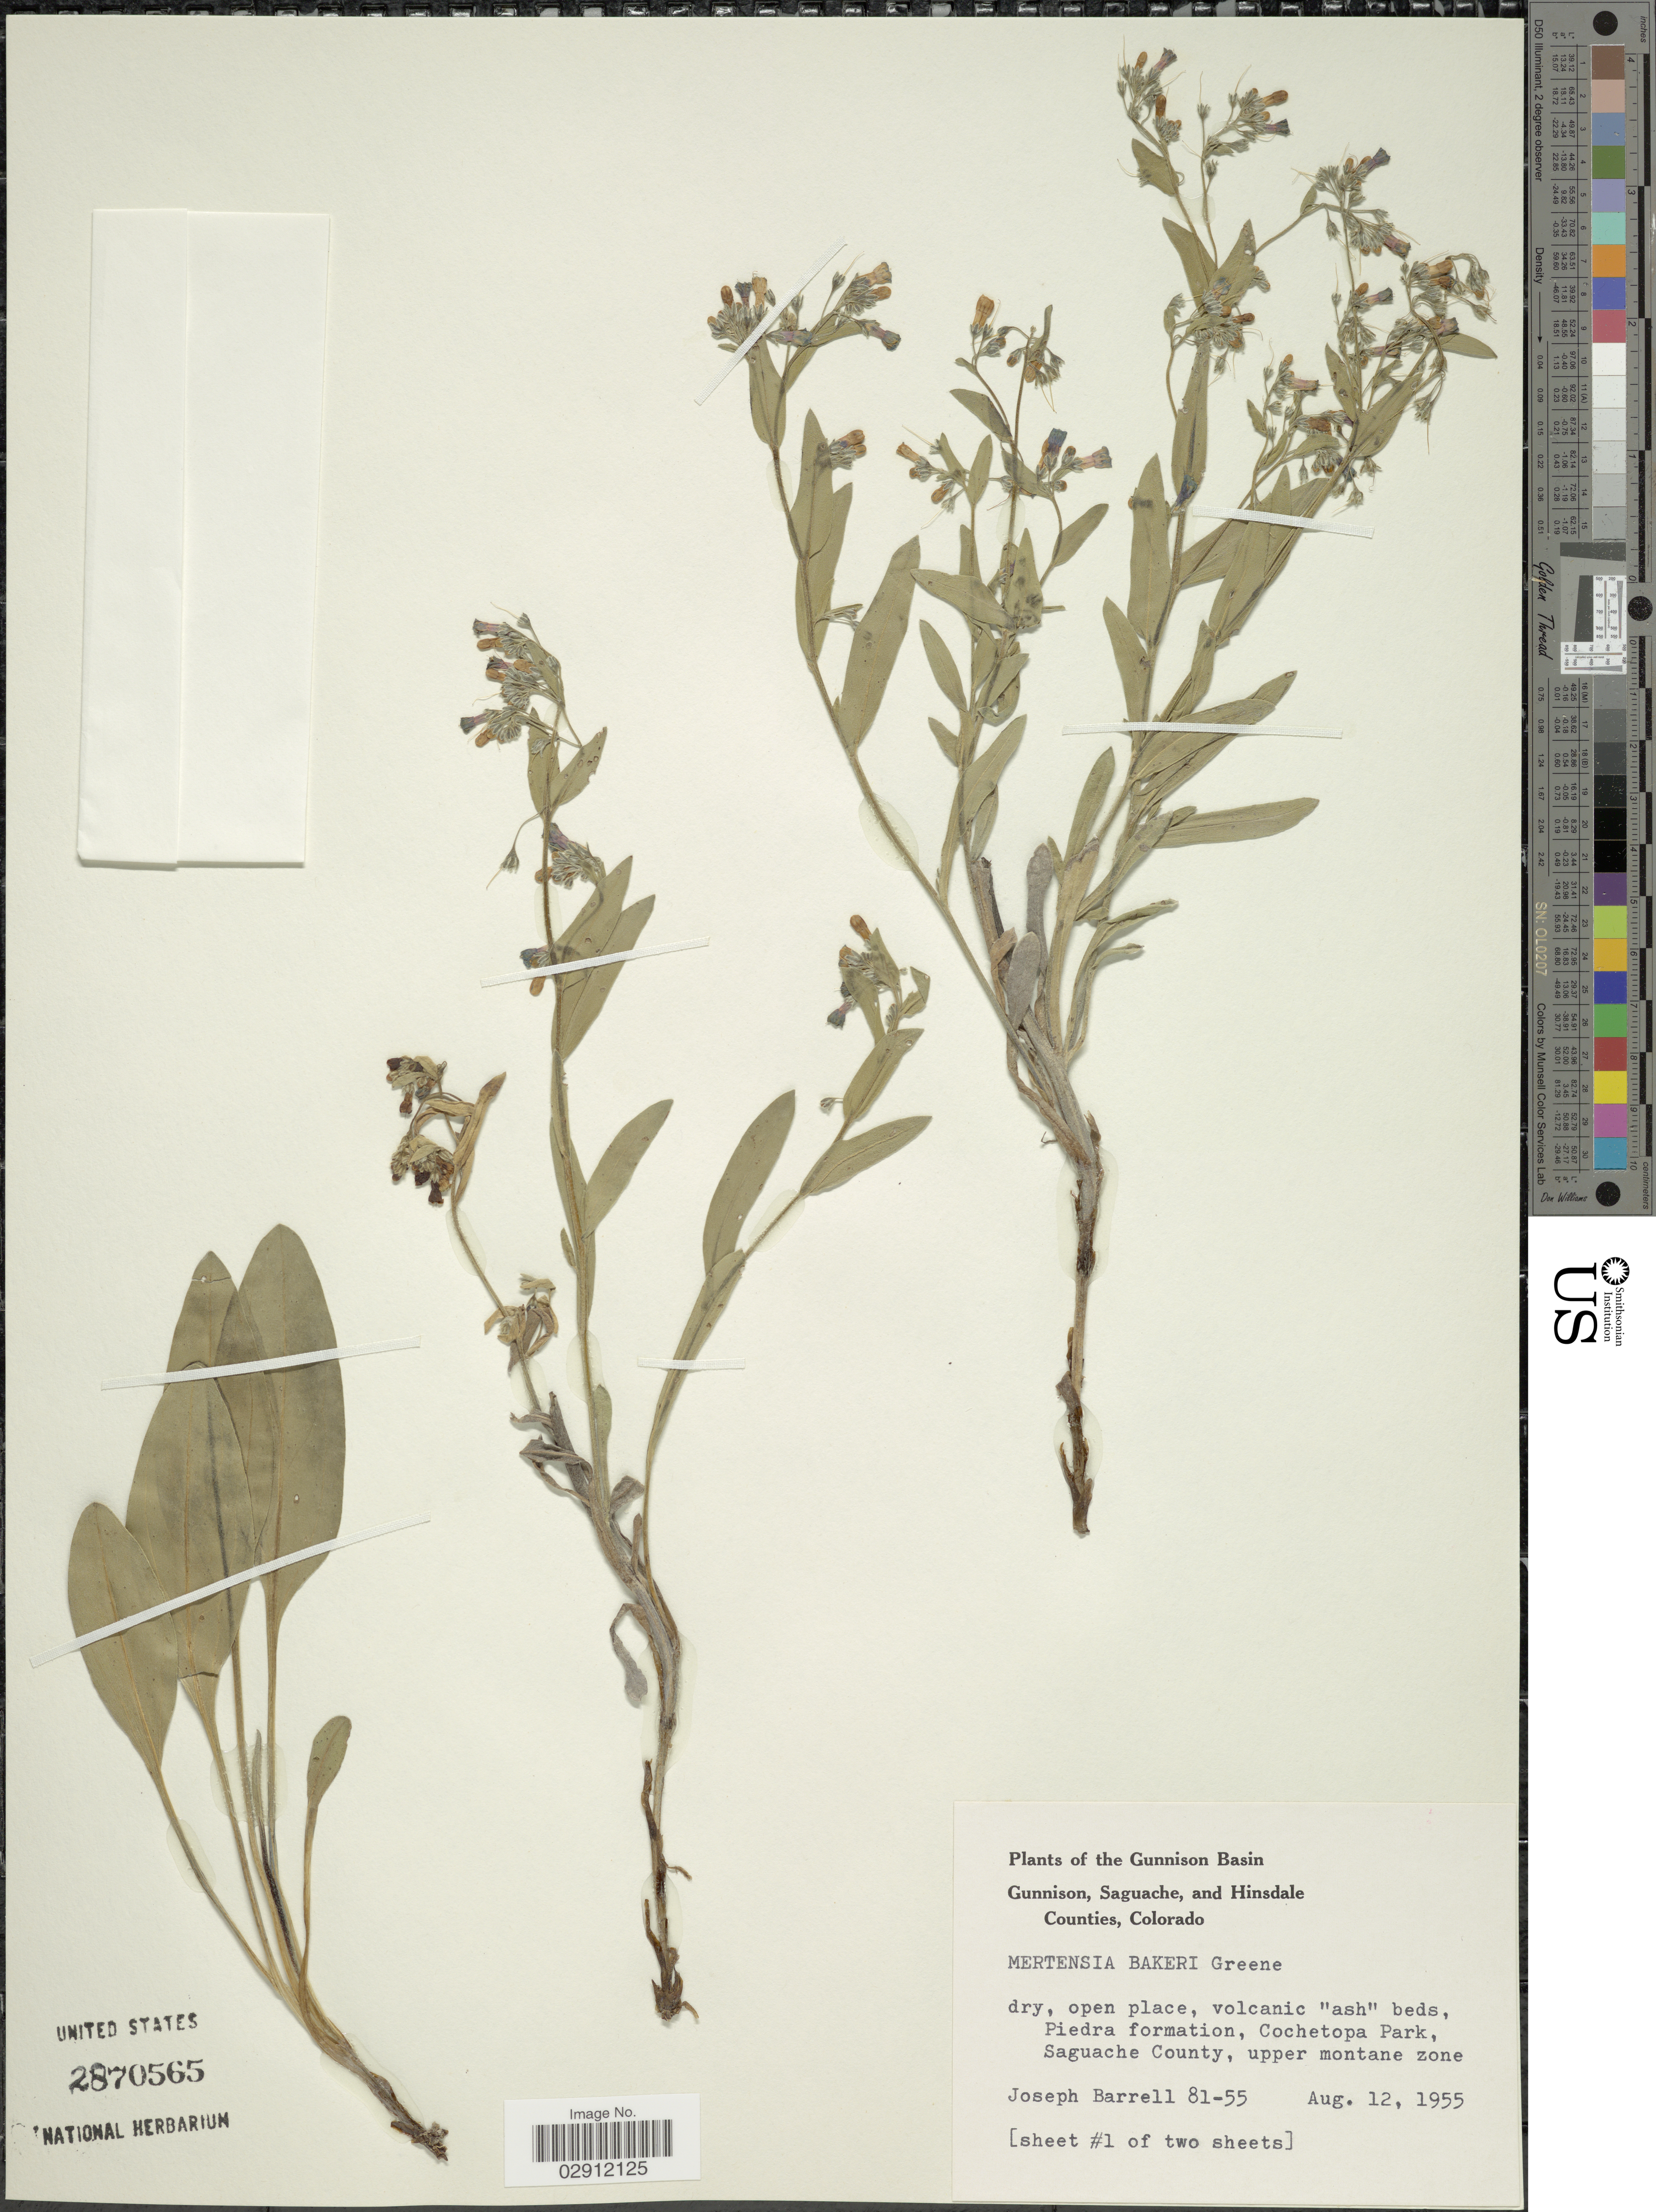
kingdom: Plantae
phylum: Tracheophyta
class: Magnoliopsida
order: Boraginales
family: Boraginaceae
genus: Mertensia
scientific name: Mertensia bakeri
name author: Greene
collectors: J. Barrell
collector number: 81-55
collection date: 1955-08-12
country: United States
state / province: Colorado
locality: Gunnison Basin. Cochetopa Park, Saguache County.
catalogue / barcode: US 2870565